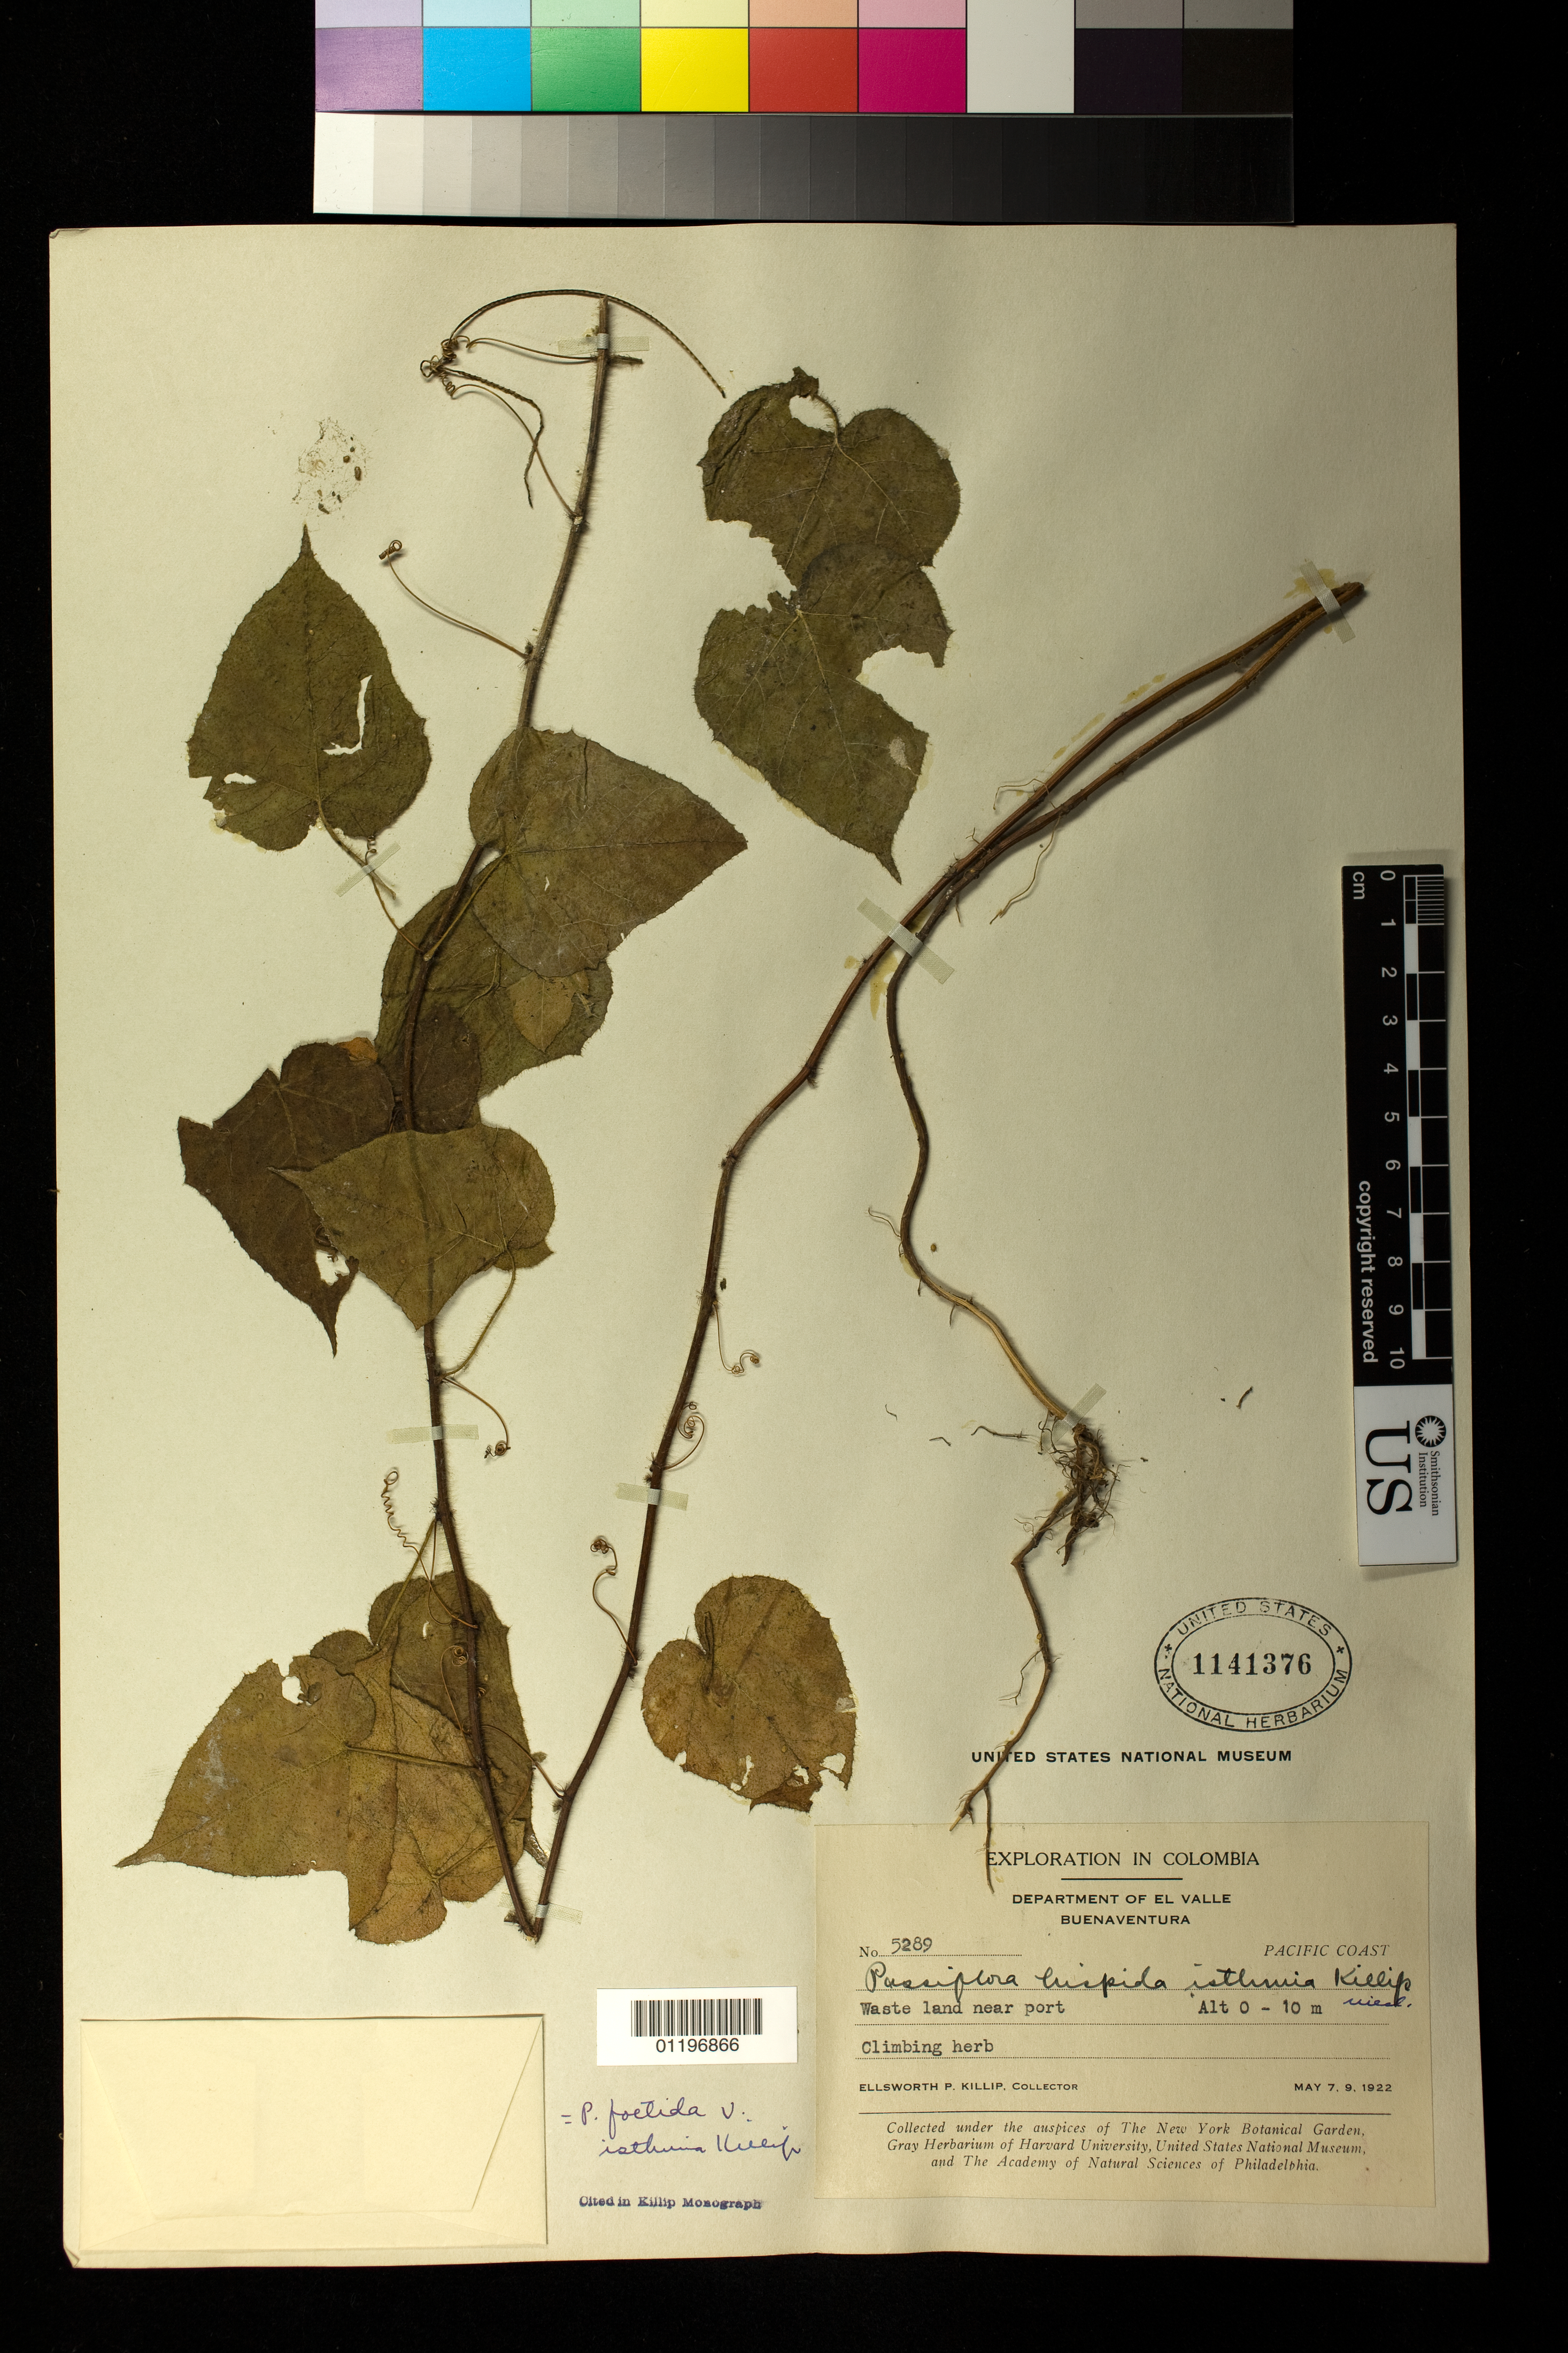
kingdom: Plantae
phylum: Tracheophyta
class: Magnoliopsida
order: Malpighiales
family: Passifloraceae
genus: Passiflora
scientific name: Passiflora foetida var. isthmia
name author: Killip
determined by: Svoboda, H. T.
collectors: E. P. Killip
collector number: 5289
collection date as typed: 07 May 1922 to 09 May 1922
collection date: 1922-05-07/1922-05-09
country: Colombia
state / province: Valle del Cauca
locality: El Valle. Buenaventura. Waste land near port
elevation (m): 0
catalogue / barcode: US 1141376